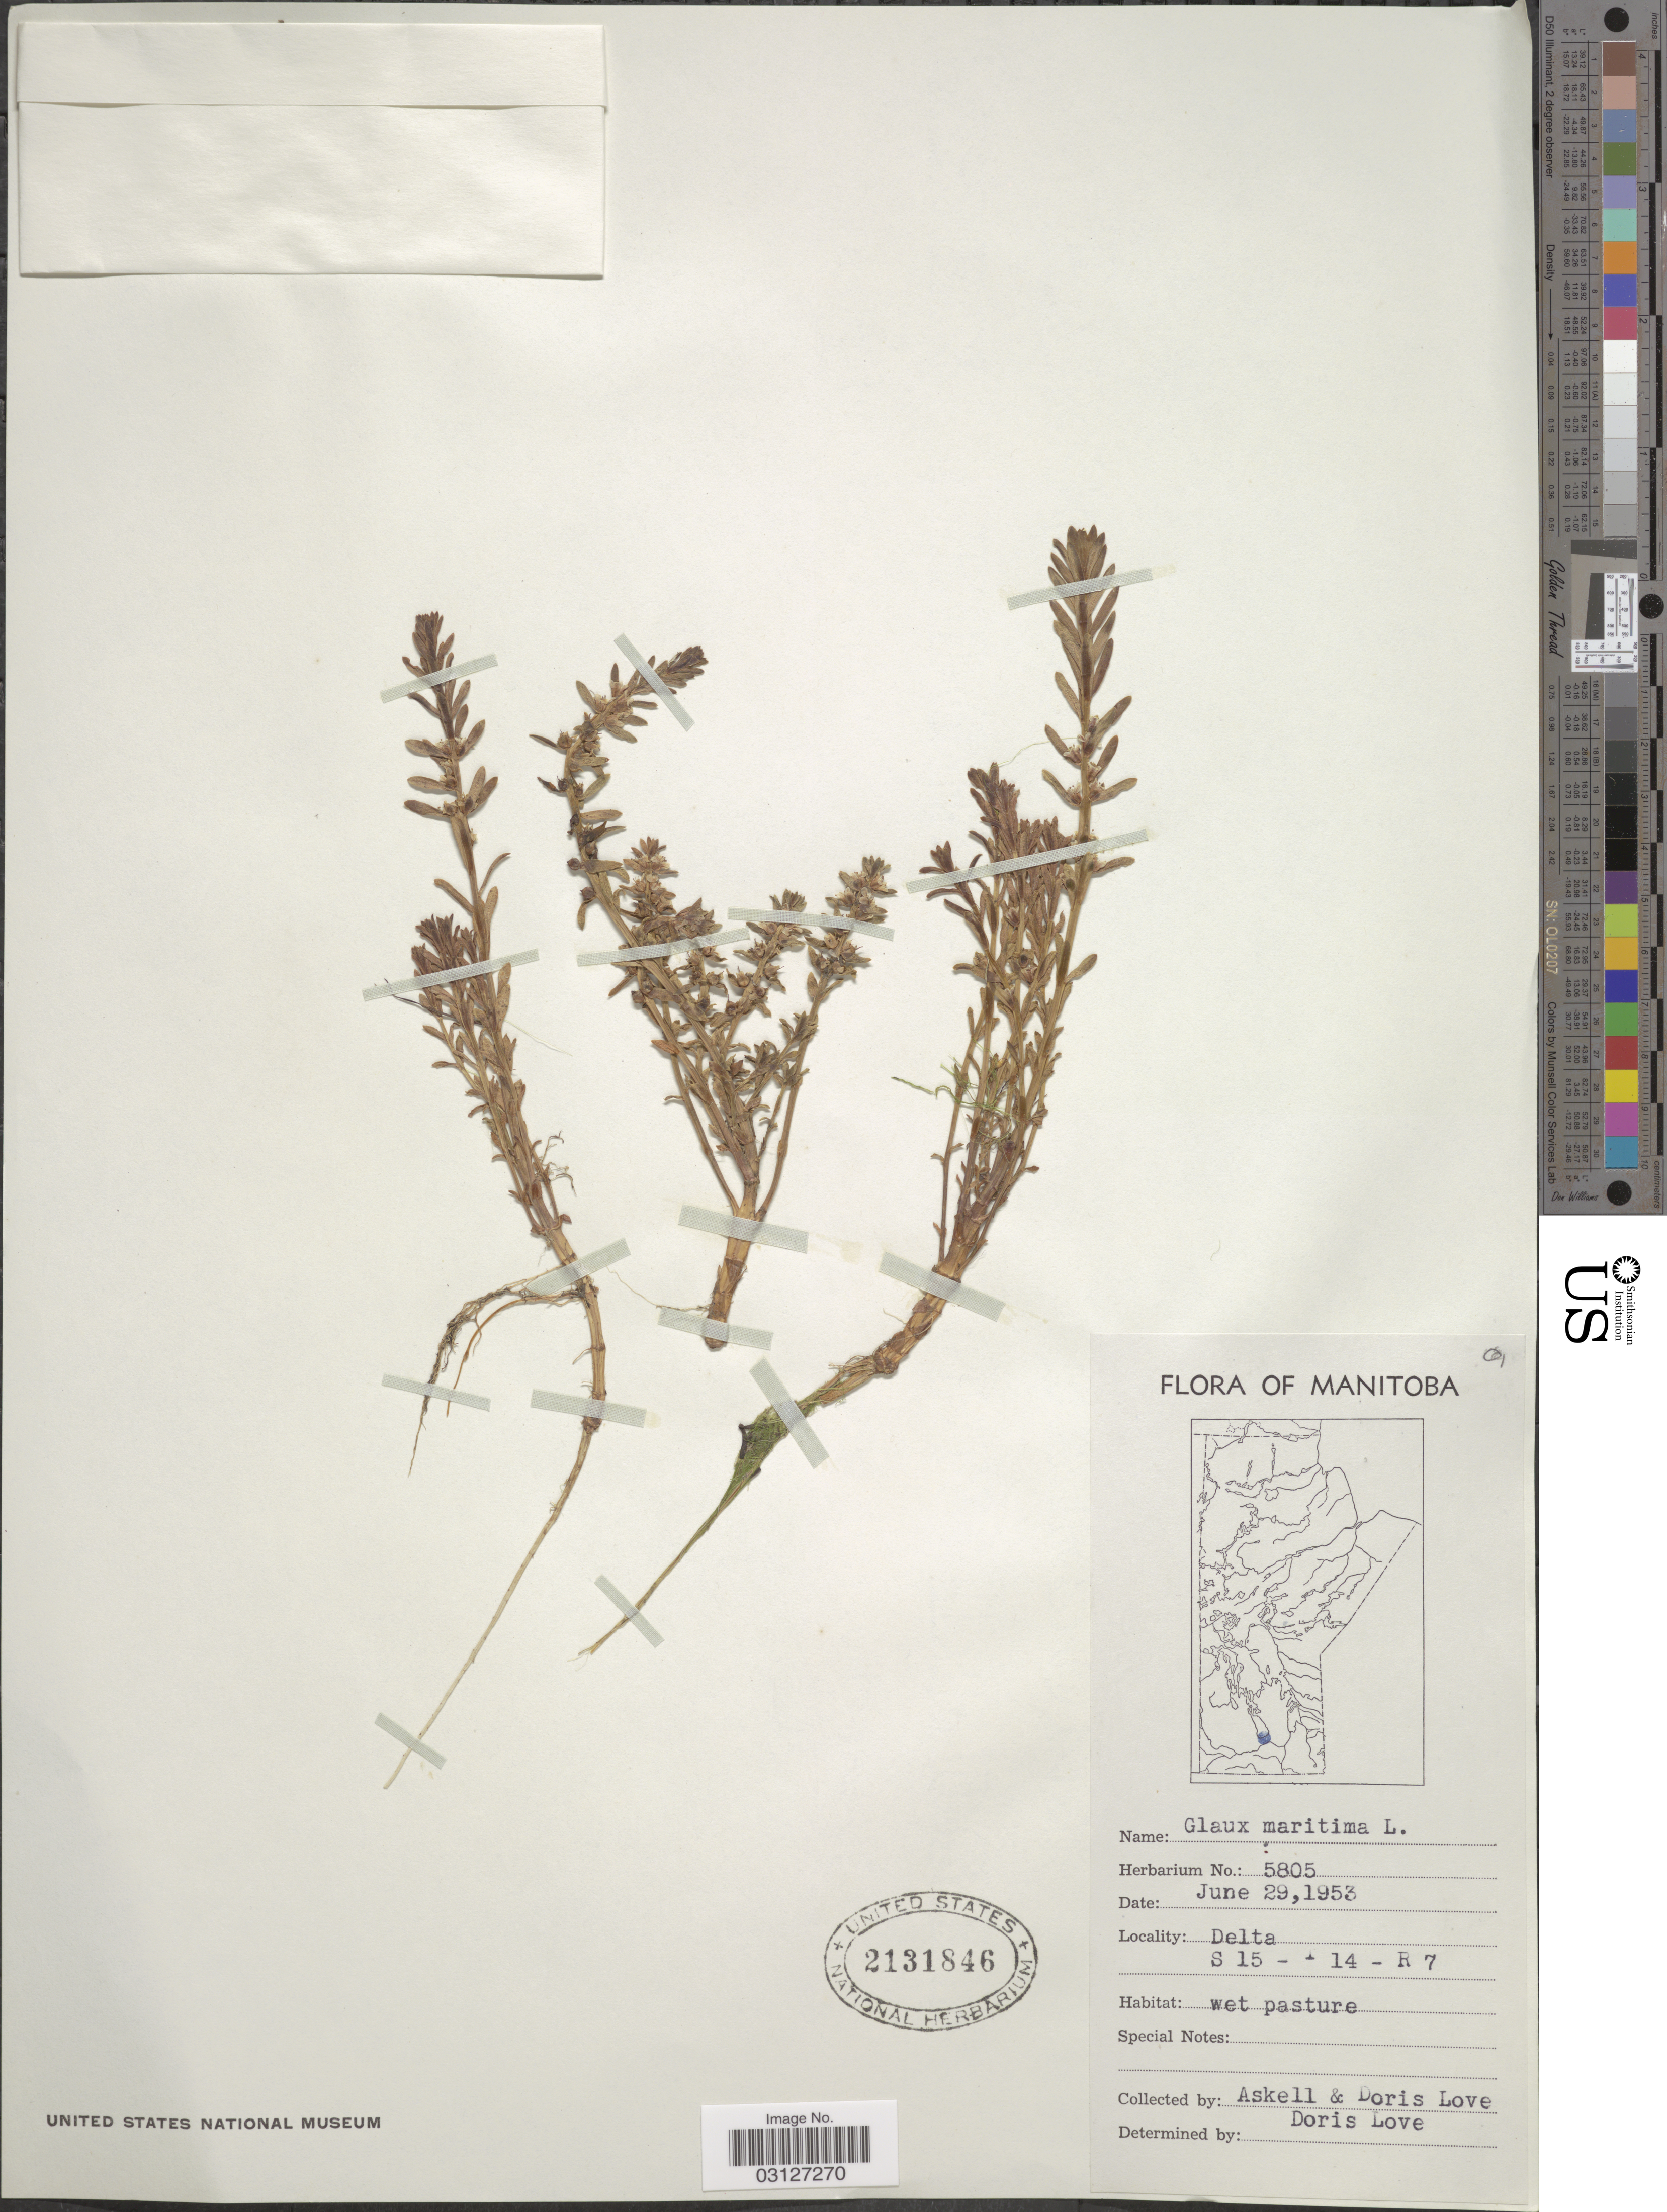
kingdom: Plantae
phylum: Tracheophyta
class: Magnoliopsida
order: Ericales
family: Primulaceae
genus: Glaux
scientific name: Glaux maritima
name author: L.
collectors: Á. Löve & D. Löve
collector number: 5805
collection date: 1953-06-29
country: Canada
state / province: Manitoba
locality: Delta S15 - T14- R7.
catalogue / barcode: US 2131846